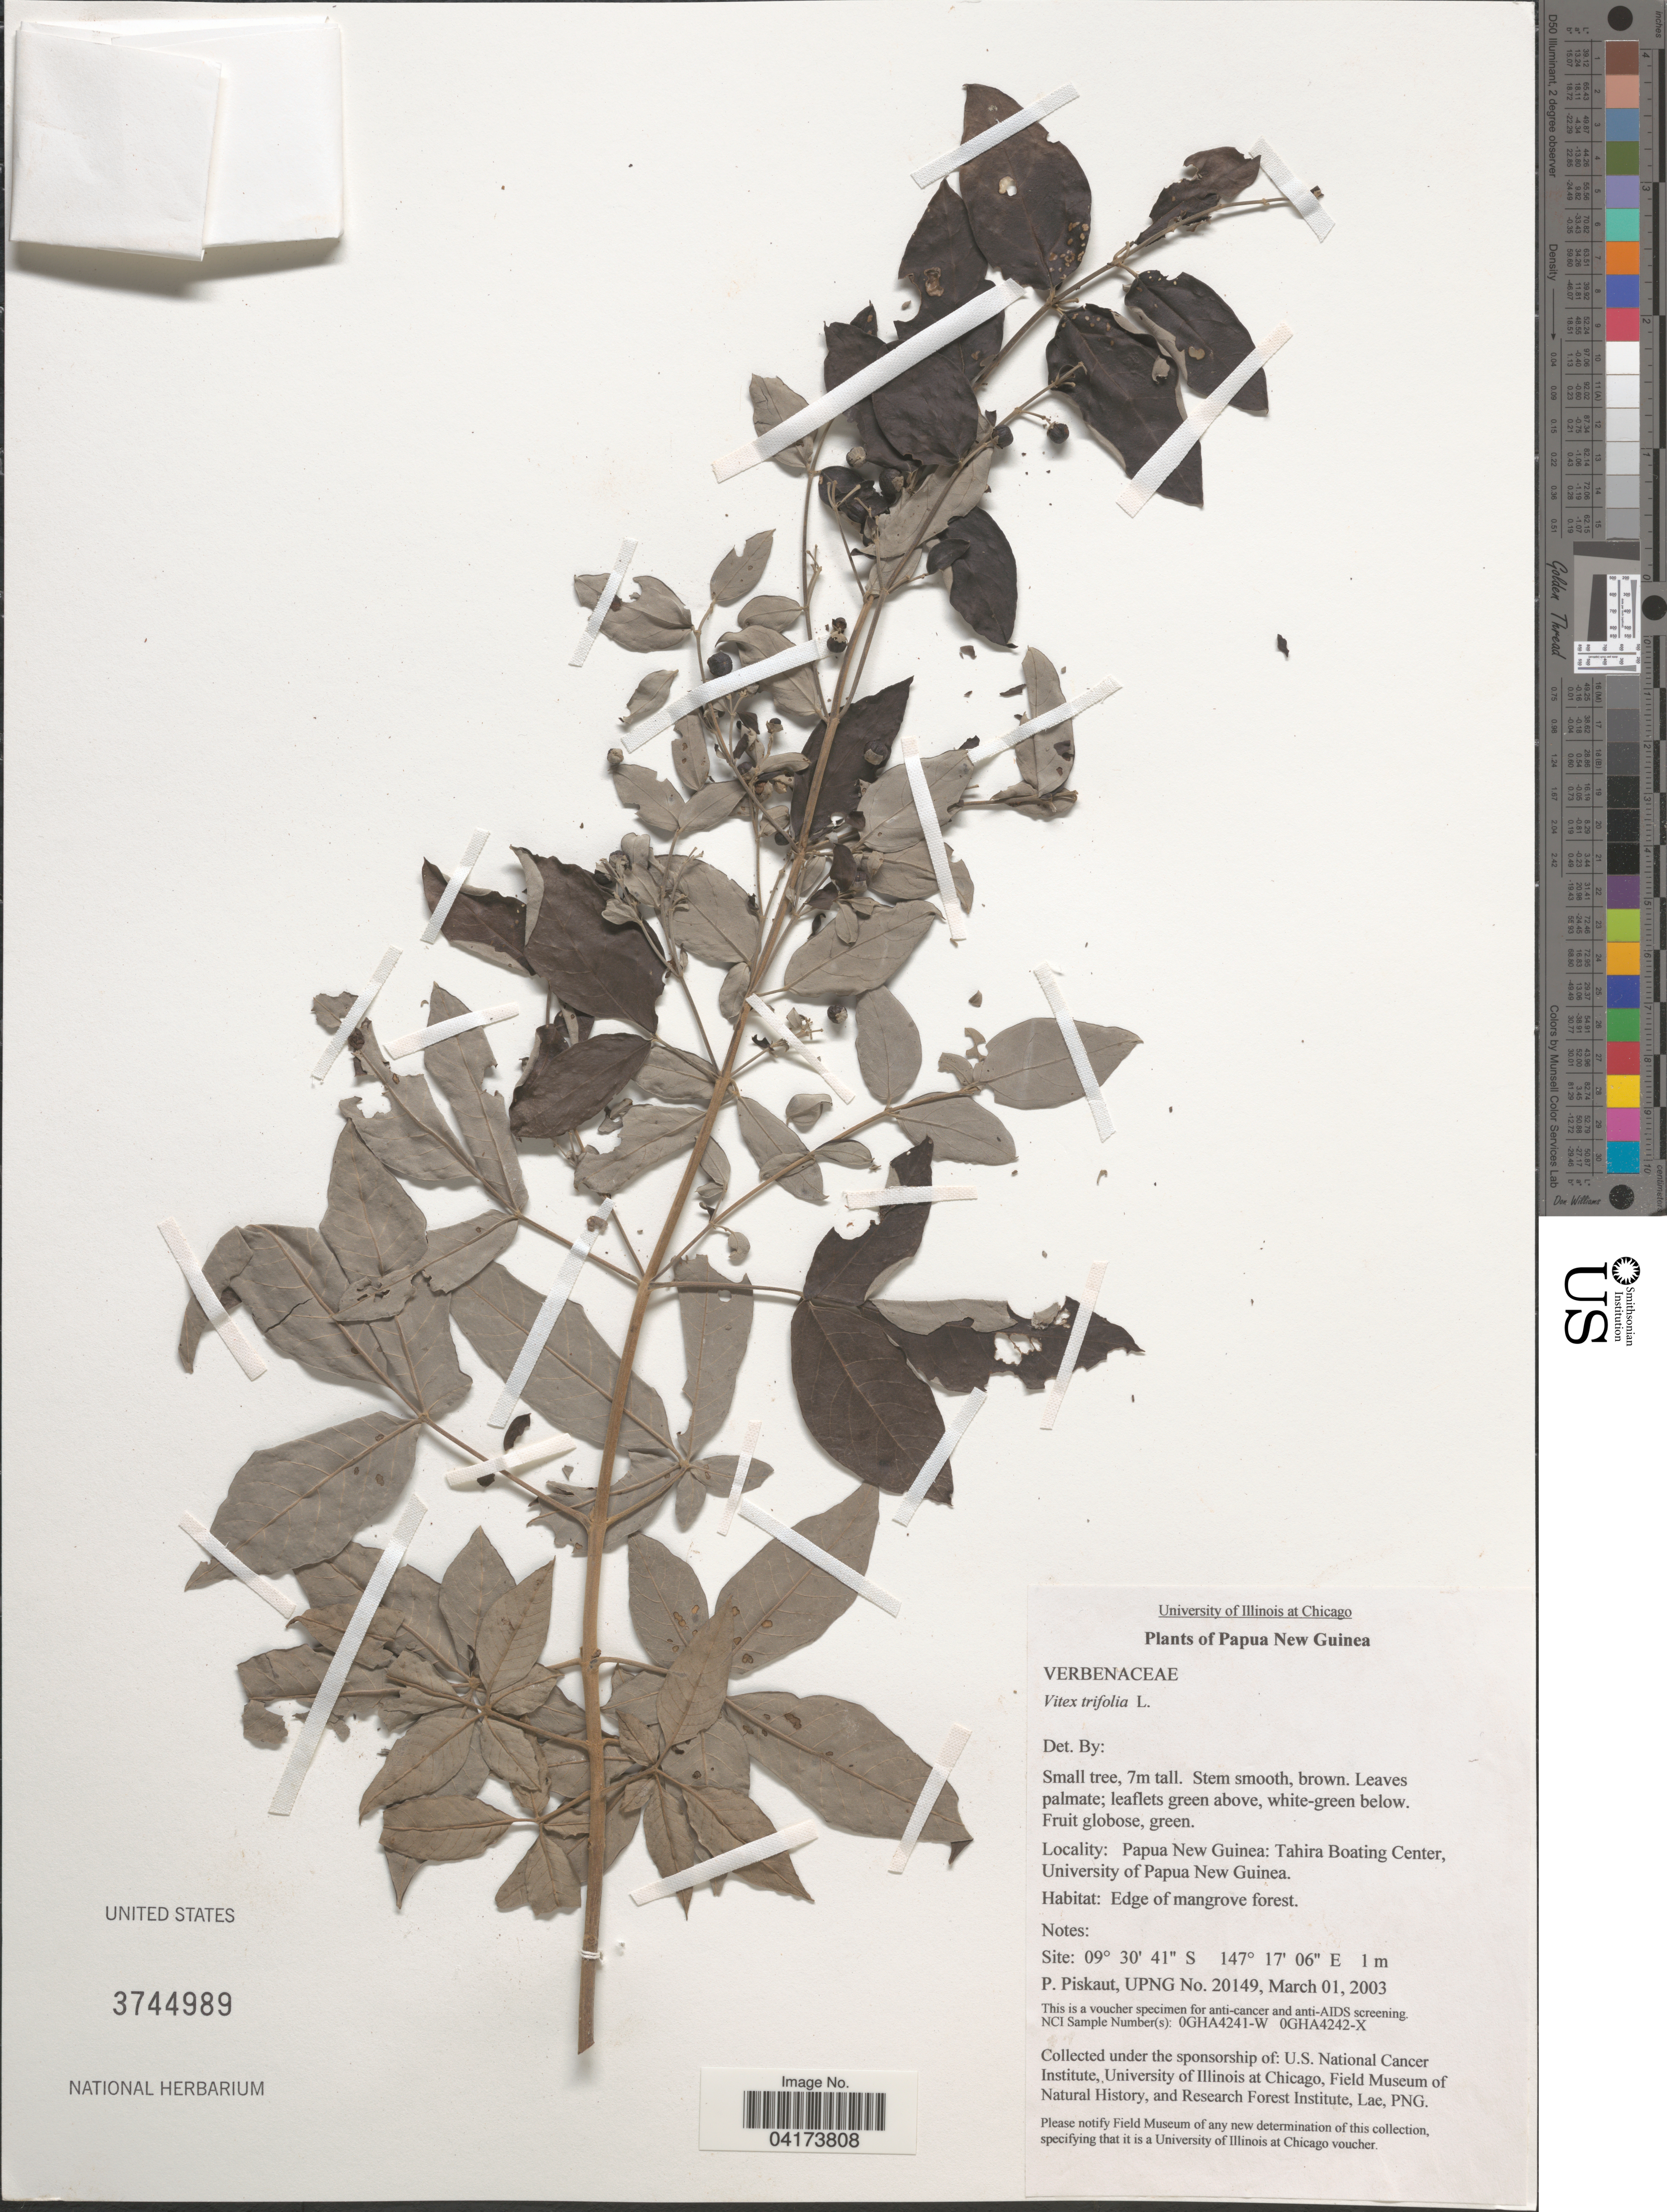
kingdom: Plantae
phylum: Tracheophyta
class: Magnoliopsida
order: Lamiales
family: Lamiaceae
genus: Vitex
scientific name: Vitex trifolia var. trifolia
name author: L.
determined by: Wagner, W. L., (BOT), Smithsonian Institution - National Museum of Natural History (UNITED STATES)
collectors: P. Piskaut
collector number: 20149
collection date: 2003-03-01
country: Papua New Guinea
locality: Tahira Boating Center, University of Papua New Guinea.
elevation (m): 1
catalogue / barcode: US 3744989